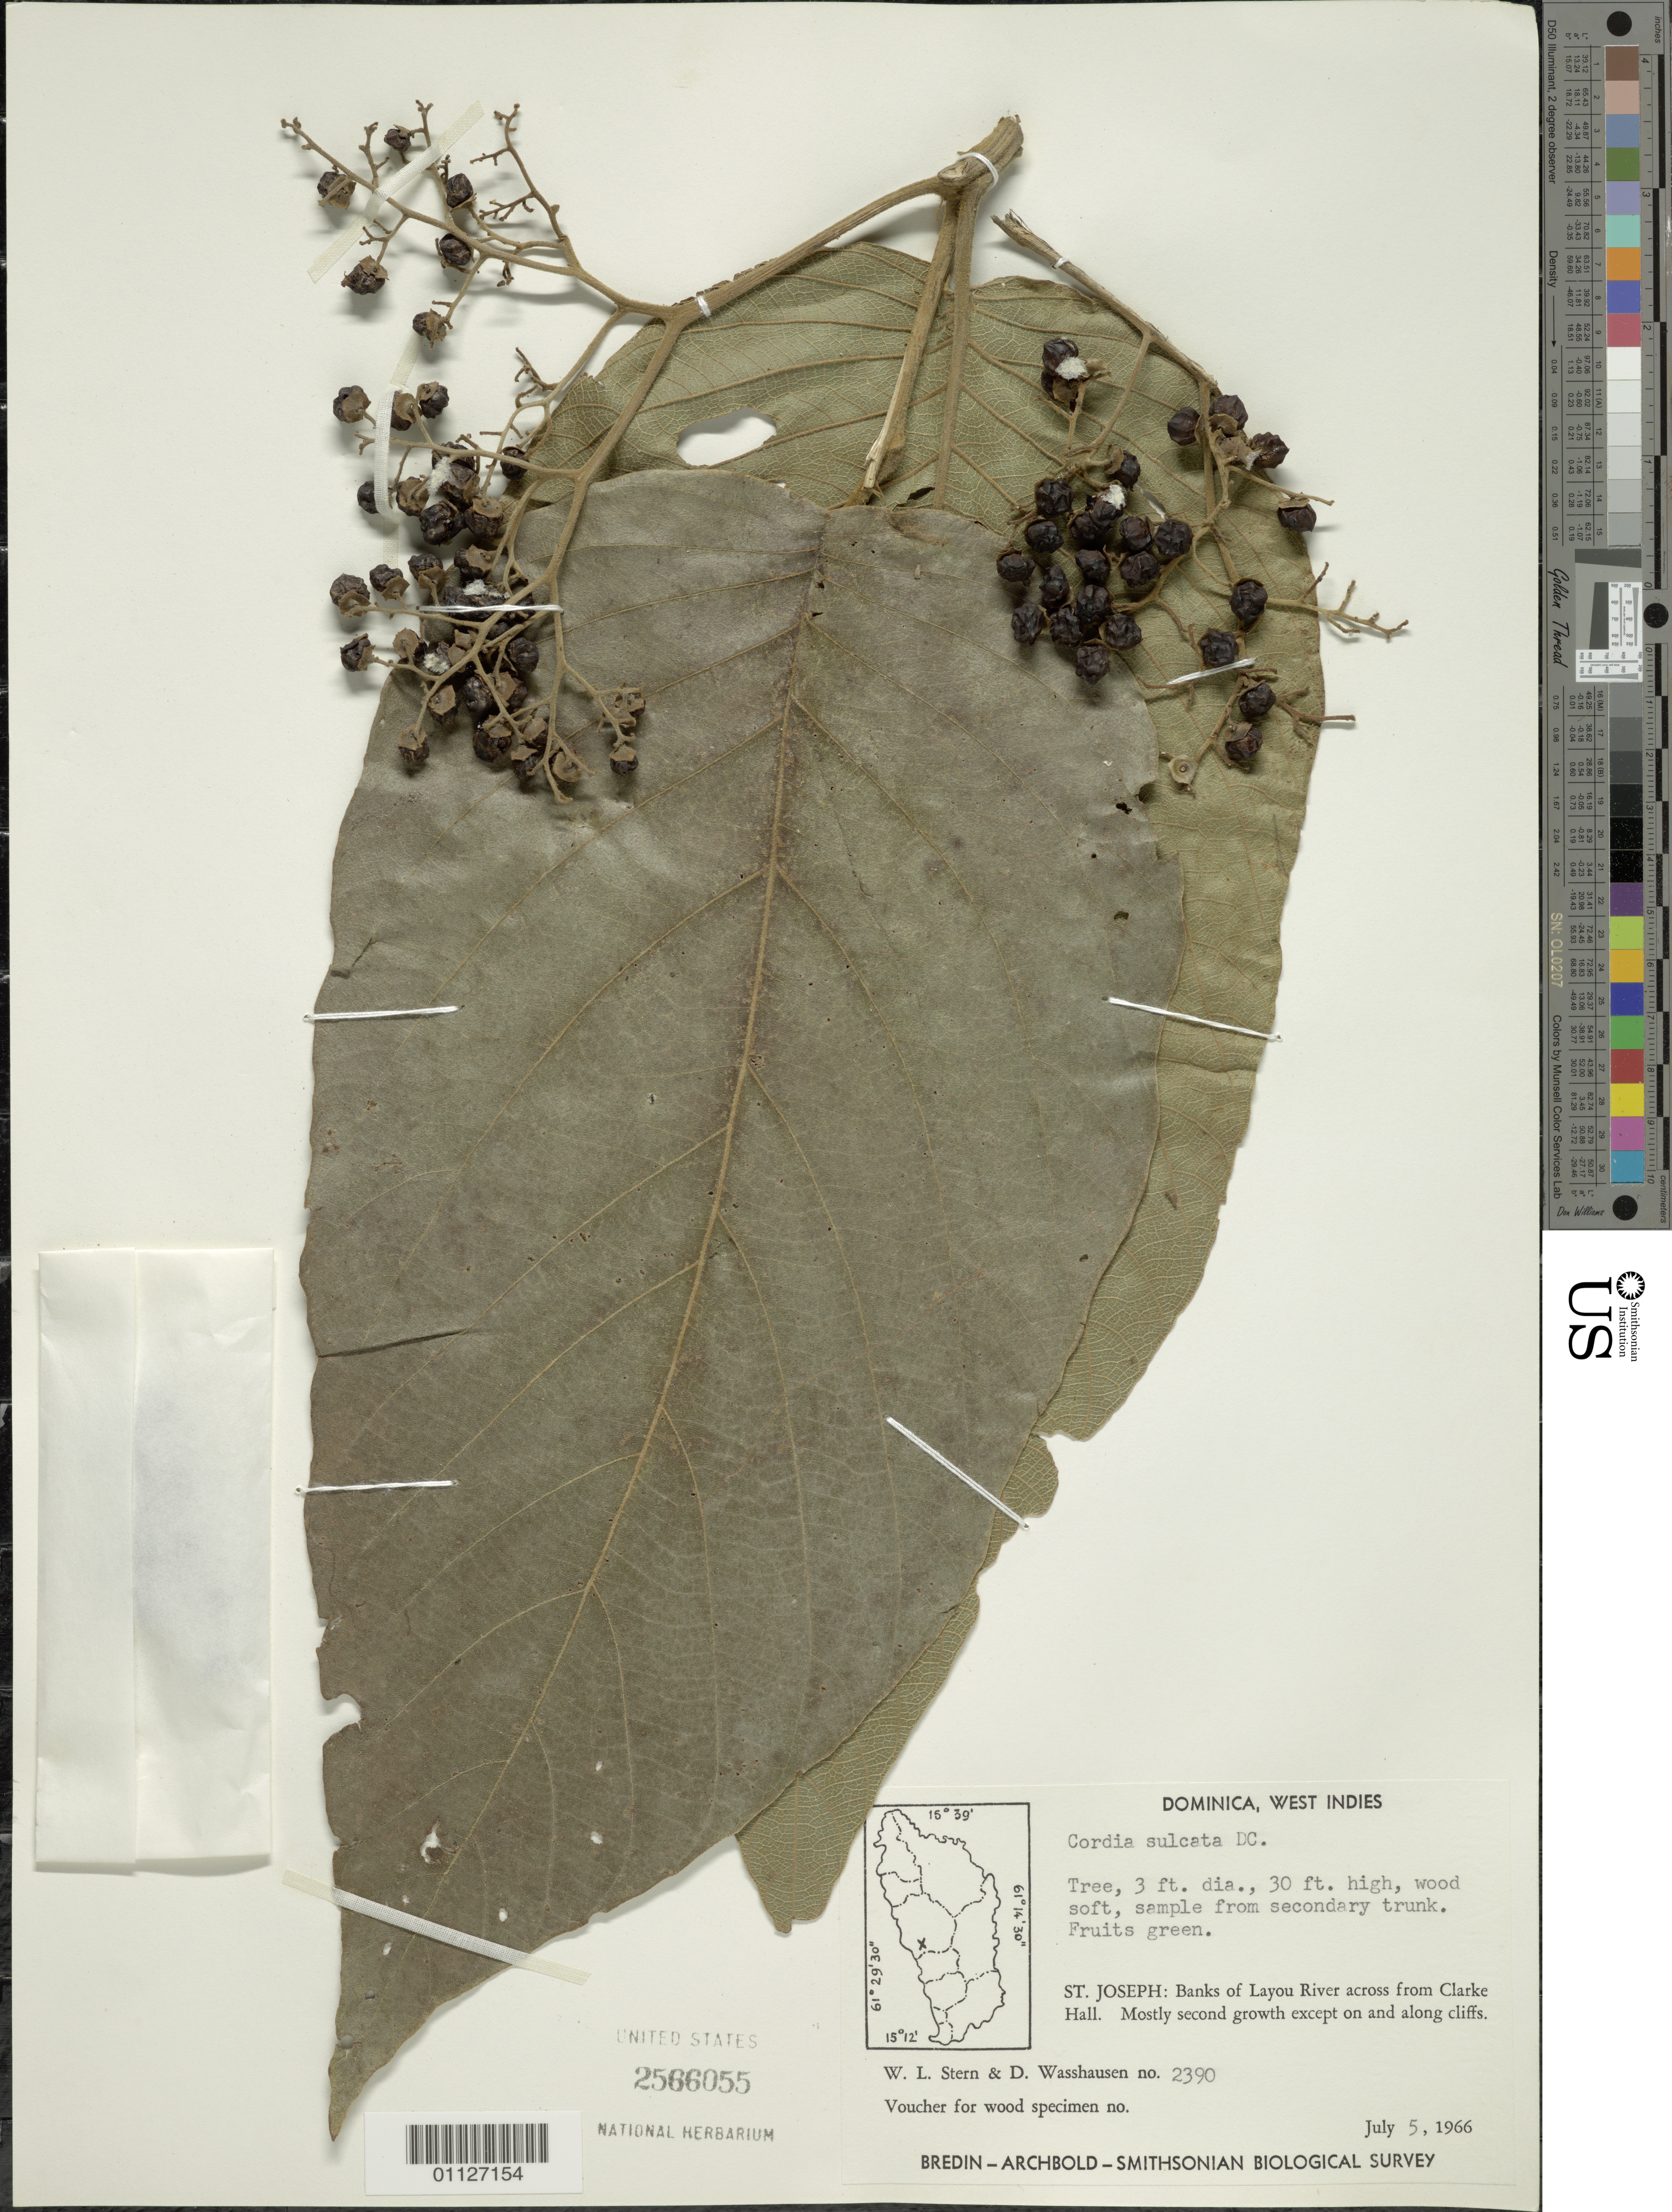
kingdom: Plantae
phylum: Tracheophyta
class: Magnoliopsida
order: Boraginales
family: Cordiaceae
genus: Cordia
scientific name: Cordia sulcata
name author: DC.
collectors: W. L. Stern & D. C. Wasshausen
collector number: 2390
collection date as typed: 05 Jul 1966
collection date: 1966-07-05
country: Dominica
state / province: St. Joseph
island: Dominica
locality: Banks of Layou River across from Clarkes Hall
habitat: sample from secondary trunk; mostly second growth except on and along cliffs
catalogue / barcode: US 2566055